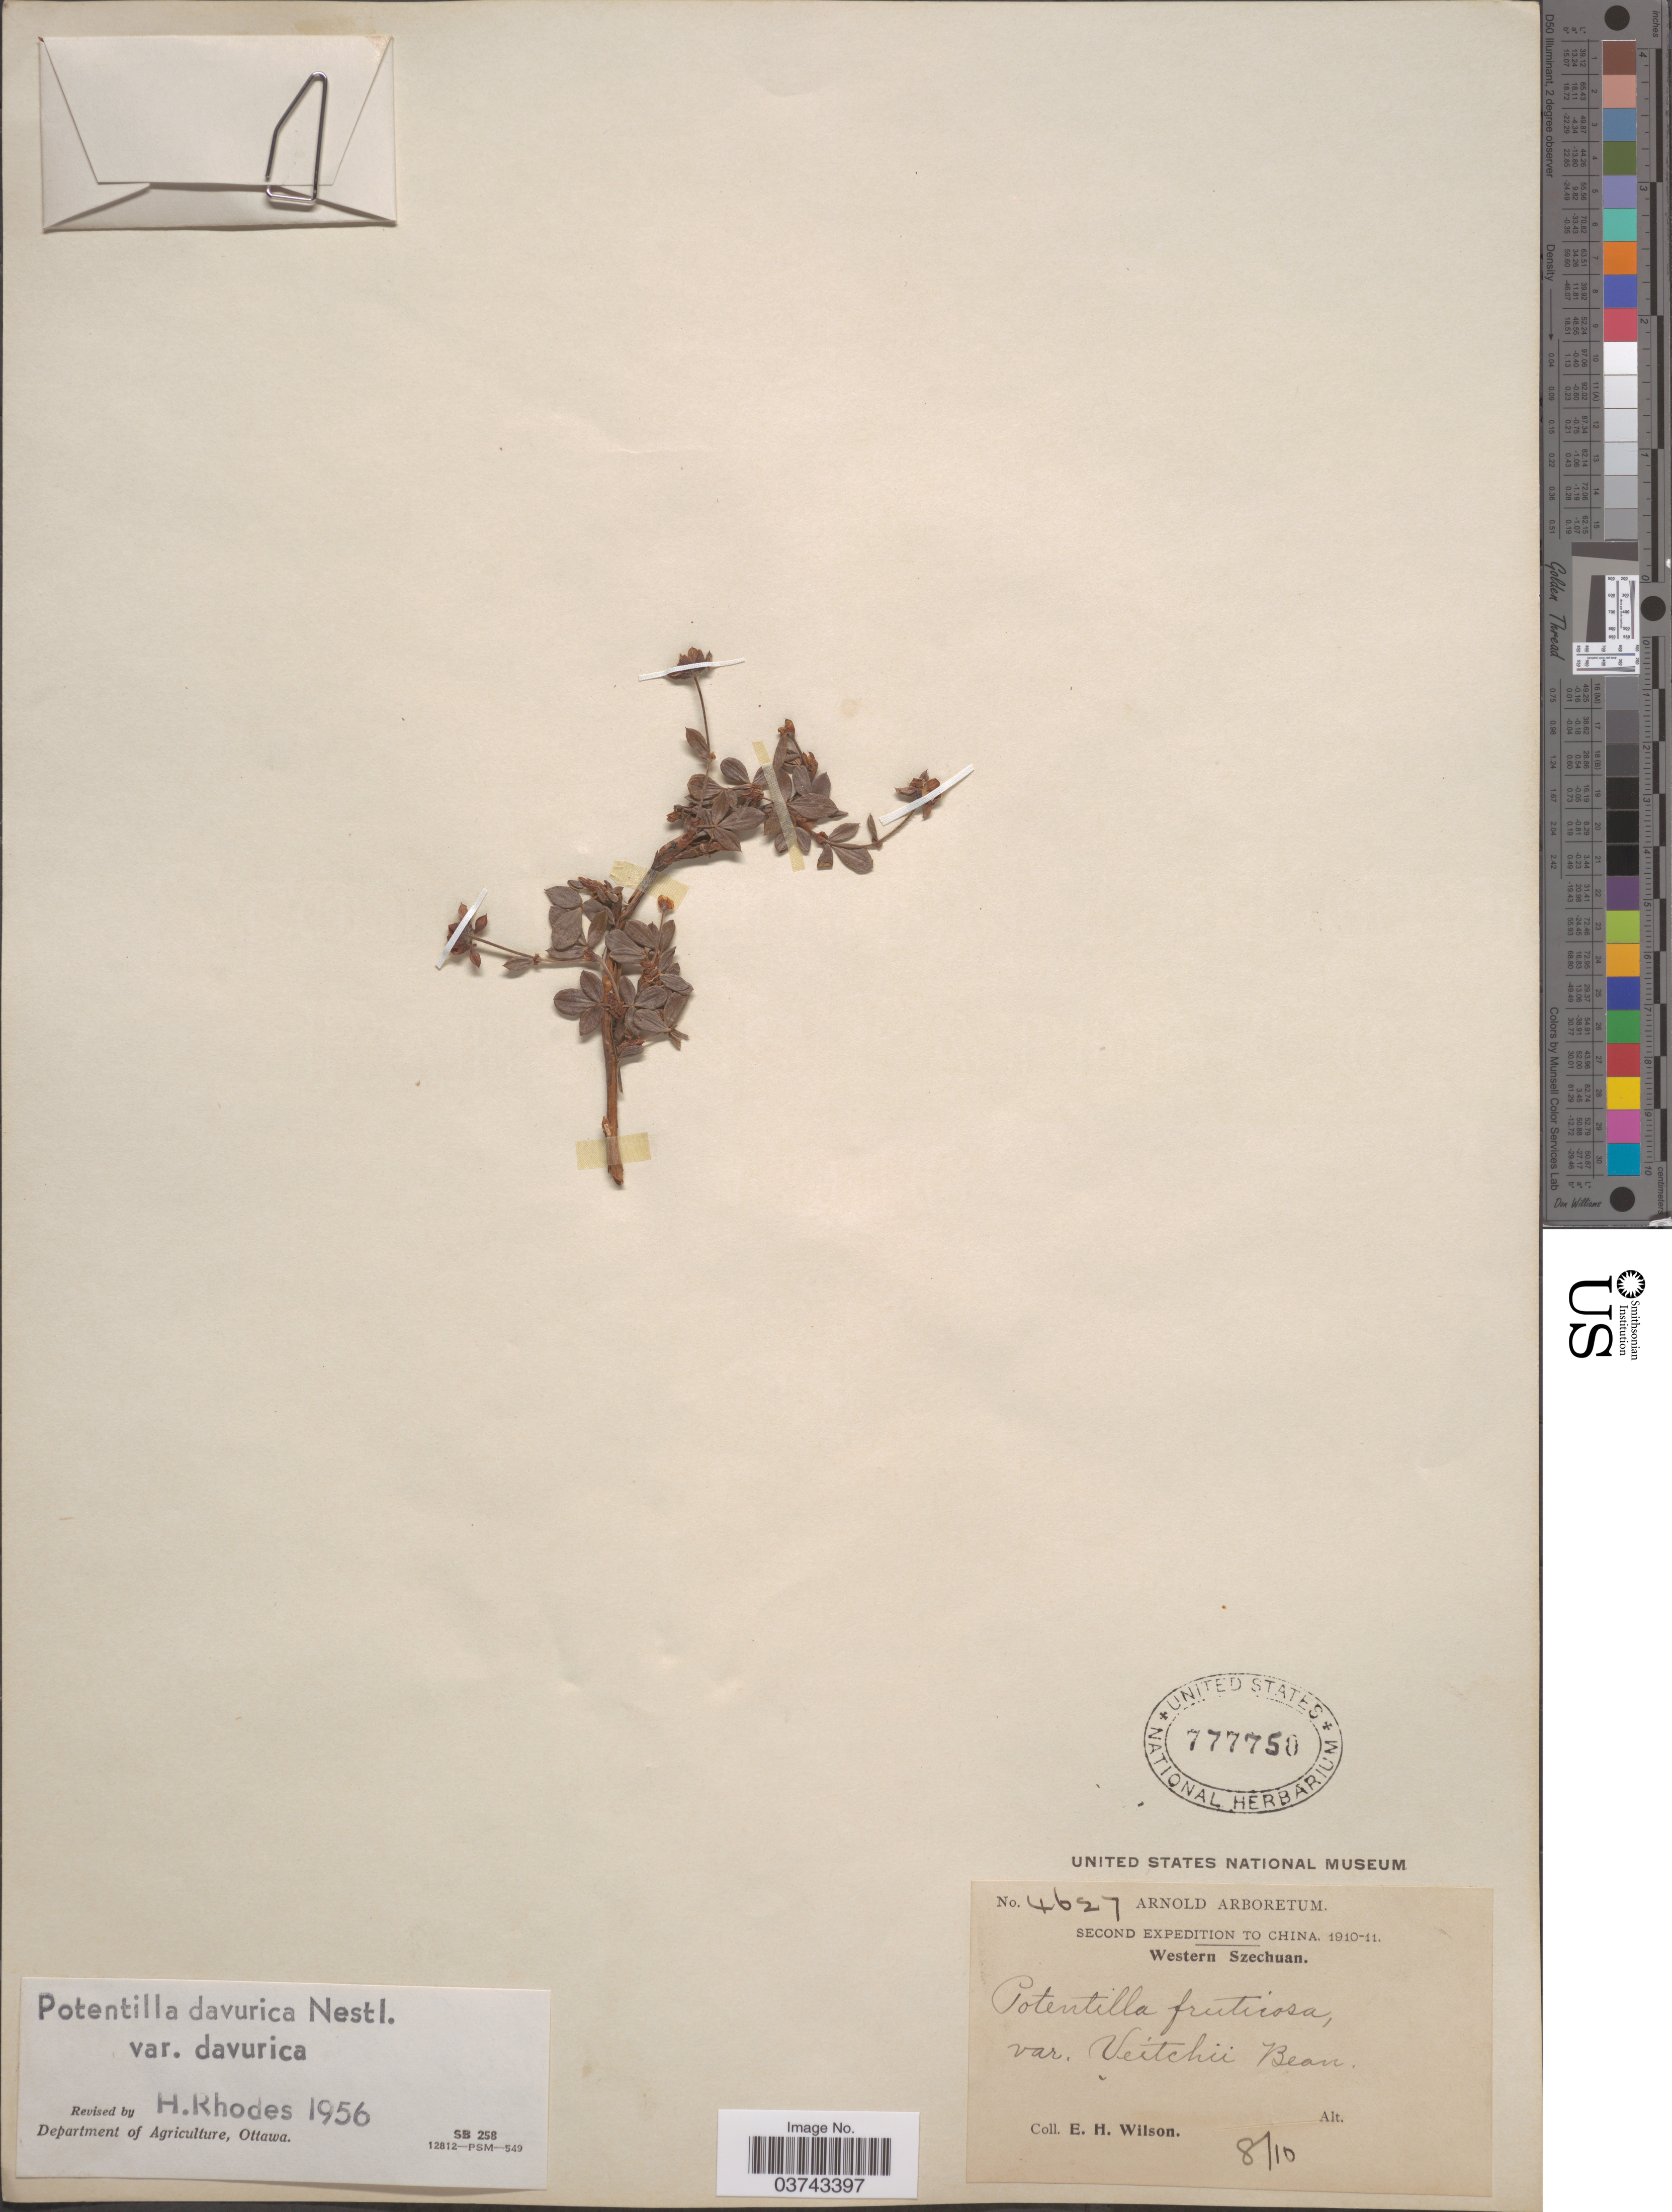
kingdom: Plantae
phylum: Tracheophyta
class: Magnoliopsida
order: Rosales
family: Rosaceae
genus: Dasiphora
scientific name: Dasiphora glabrata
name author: (Willd. ex Schltdl.) Soják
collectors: E. Wilson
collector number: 4627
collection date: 1910-08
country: China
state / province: Sichuan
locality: Western Szechuan.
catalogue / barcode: US 777750